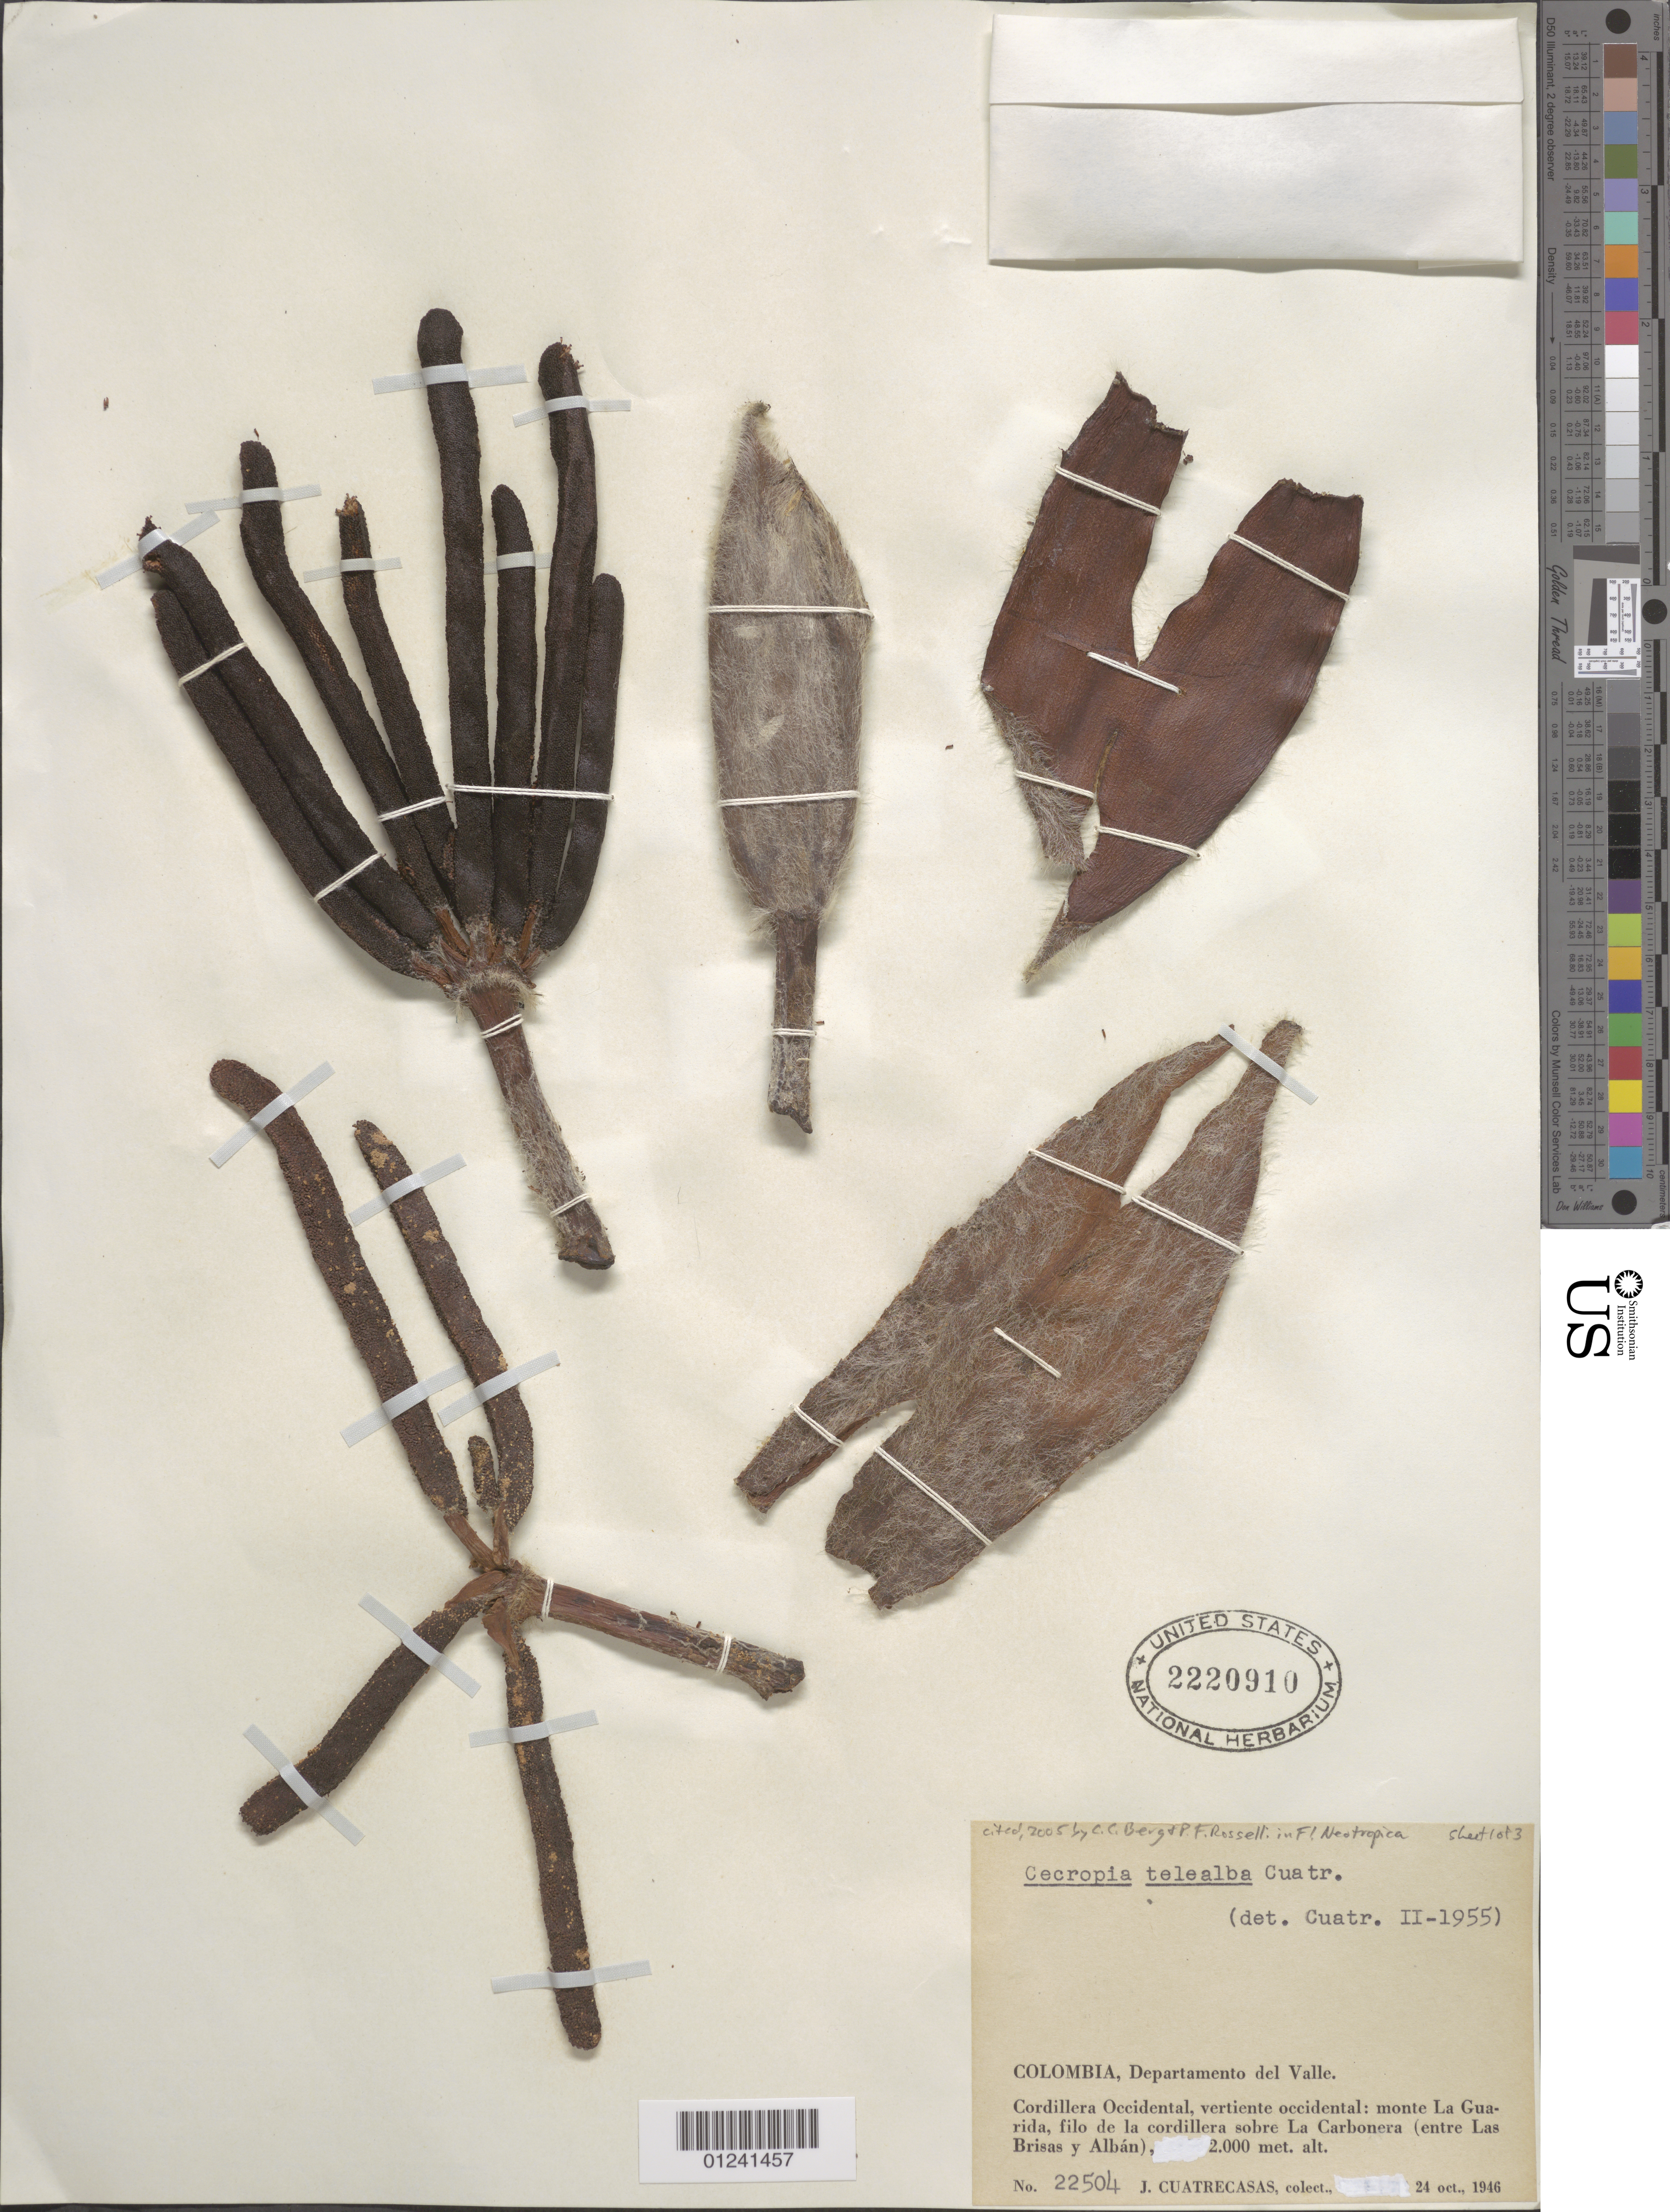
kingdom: Plantae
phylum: Tracheophyta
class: Magnoliopsida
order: Rosales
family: Urticaceae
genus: Cecropia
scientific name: Cecropia telealba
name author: Cuatrec.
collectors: J. Cuatrecasas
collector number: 22504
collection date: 1946-10-24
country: Colombia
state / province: Valle del Cauca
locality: Cordillera Occidental, vertiente occidental: monte La Guarida, filo de la cordillera sobra La Carbonera (entre Las Brisas y Albán)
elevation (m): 2000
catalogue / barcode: US 2220910